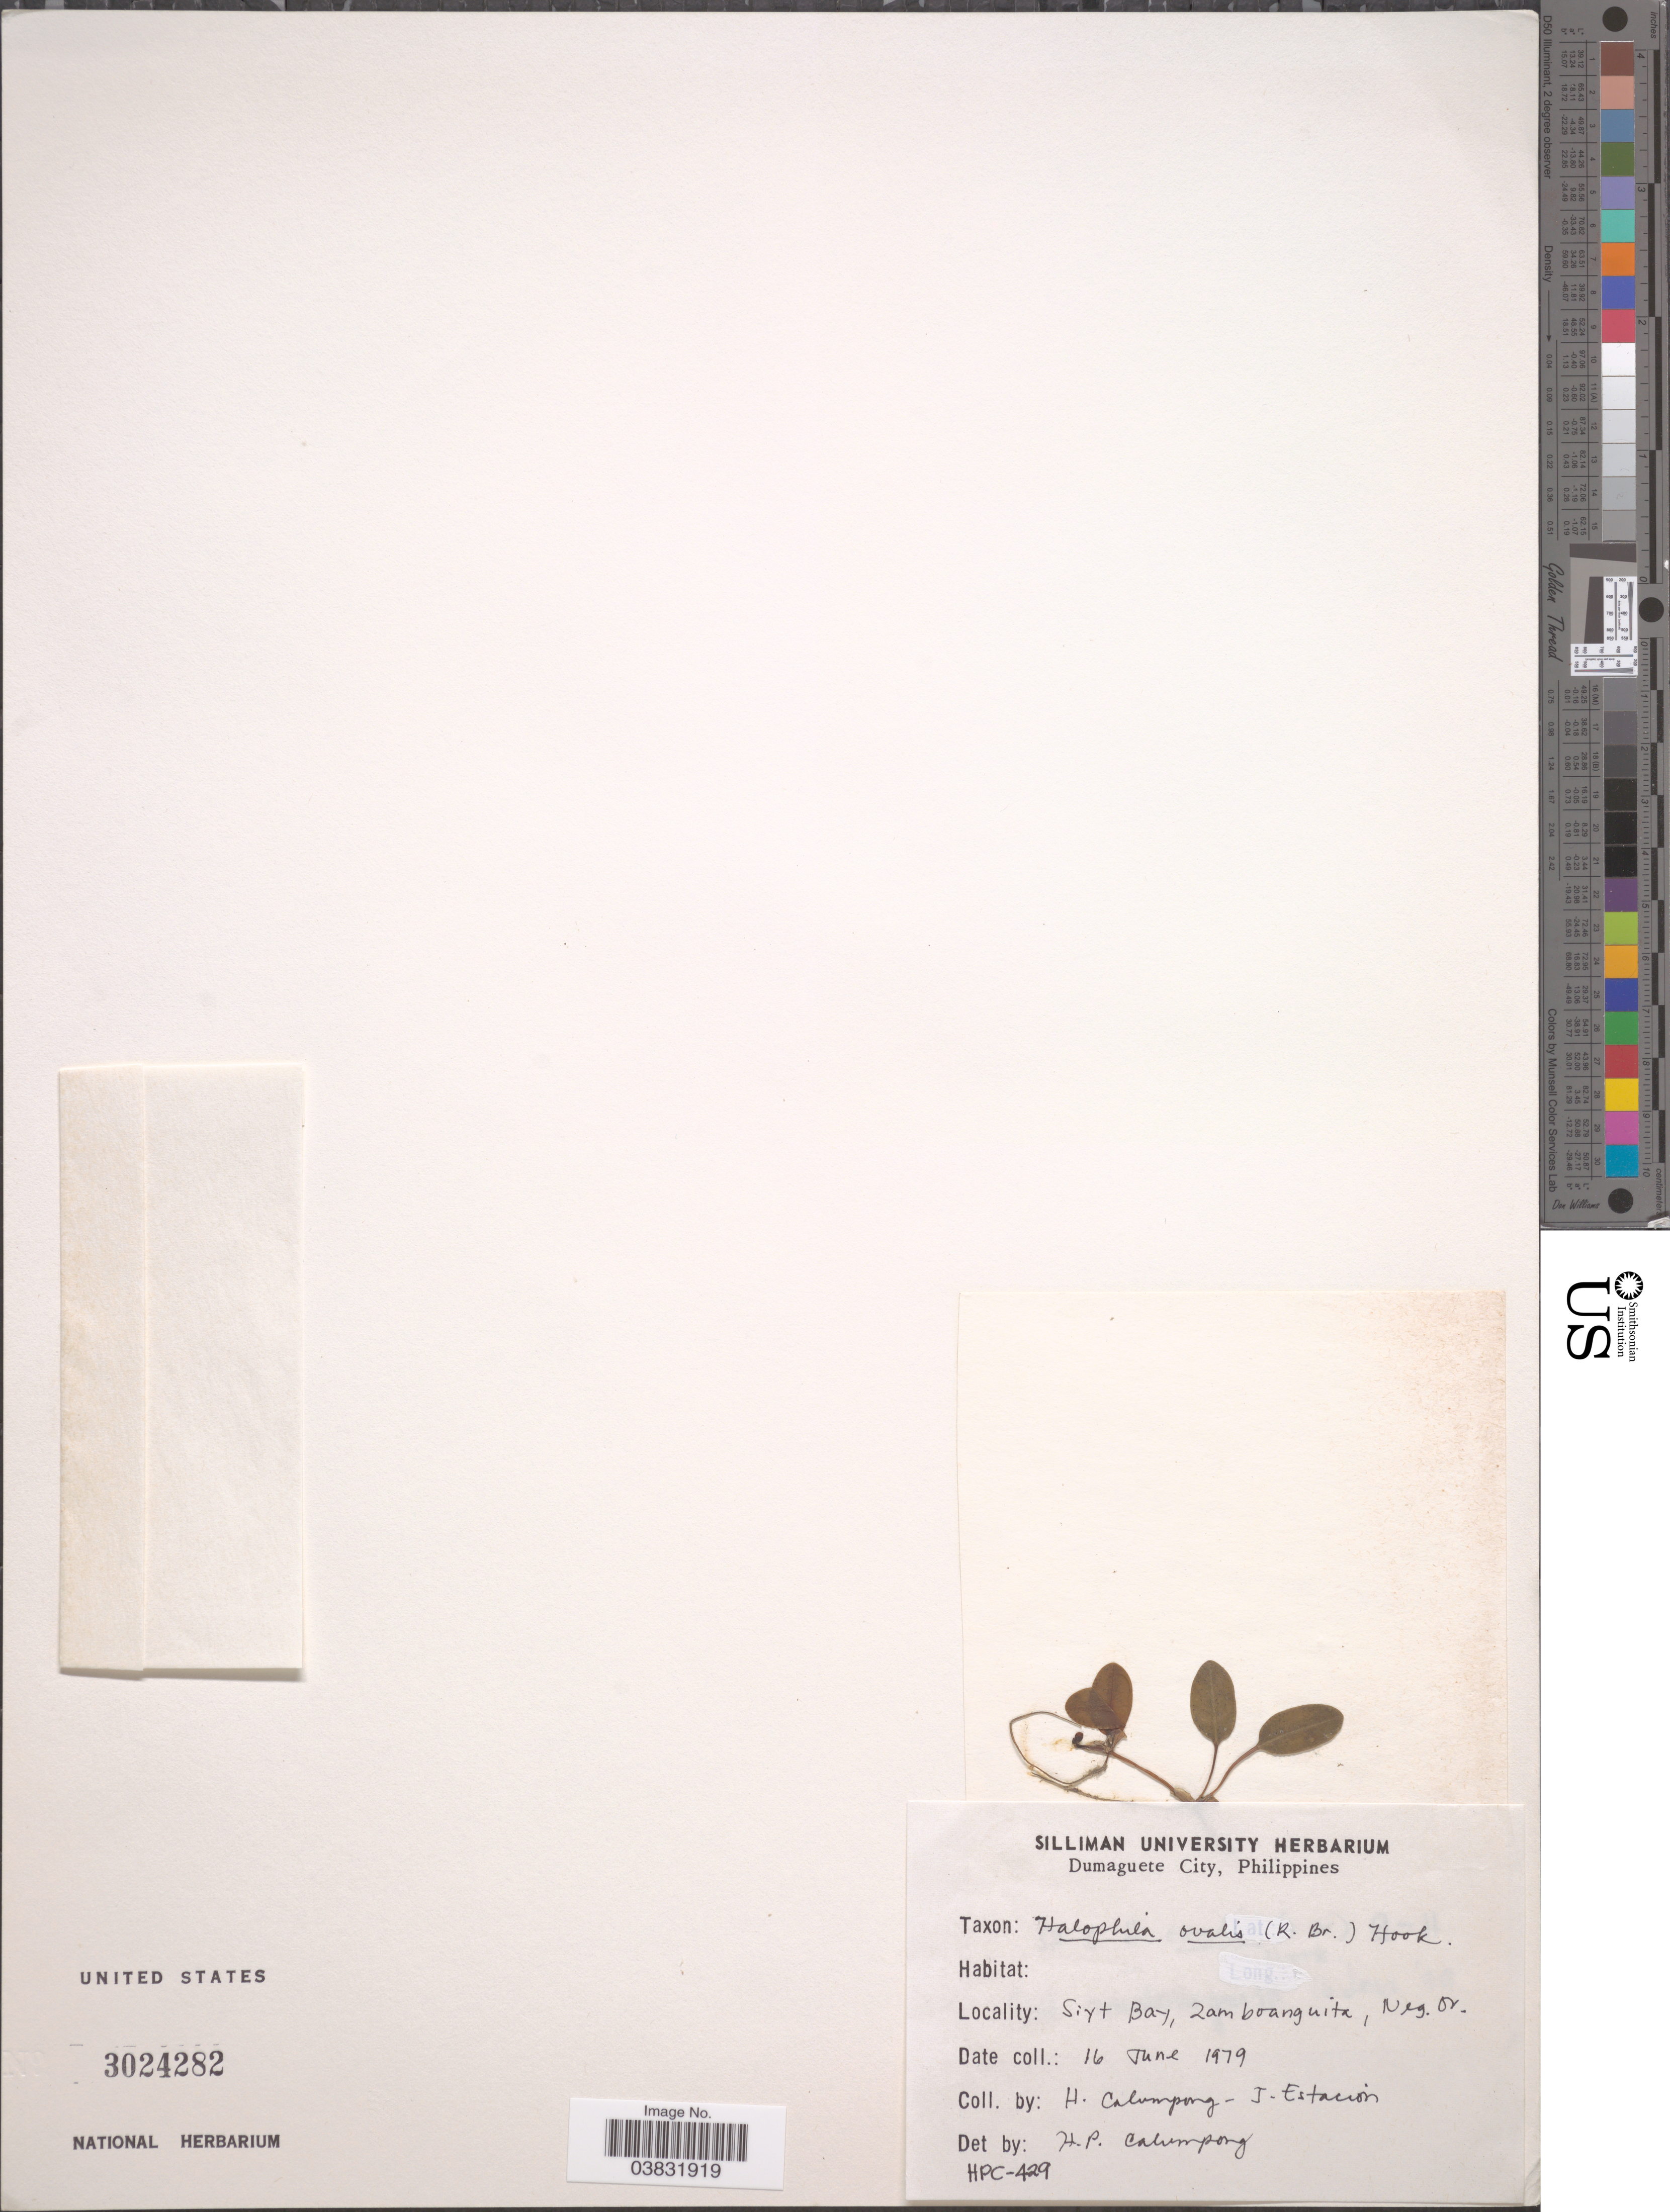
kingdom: Plantae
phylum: Tracheophyta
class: Liliopsida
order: Alismatales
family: Hydrocharitaceae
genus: Halophila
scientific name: Halophila ovalis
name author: (R. Br.) Hook. f.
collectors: H. Calumpong & J. Estacion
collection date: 1979-06-16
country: Philippines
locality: Siyt Bay, Zamboanguita, Neg. Or.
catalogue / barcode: US 3024282